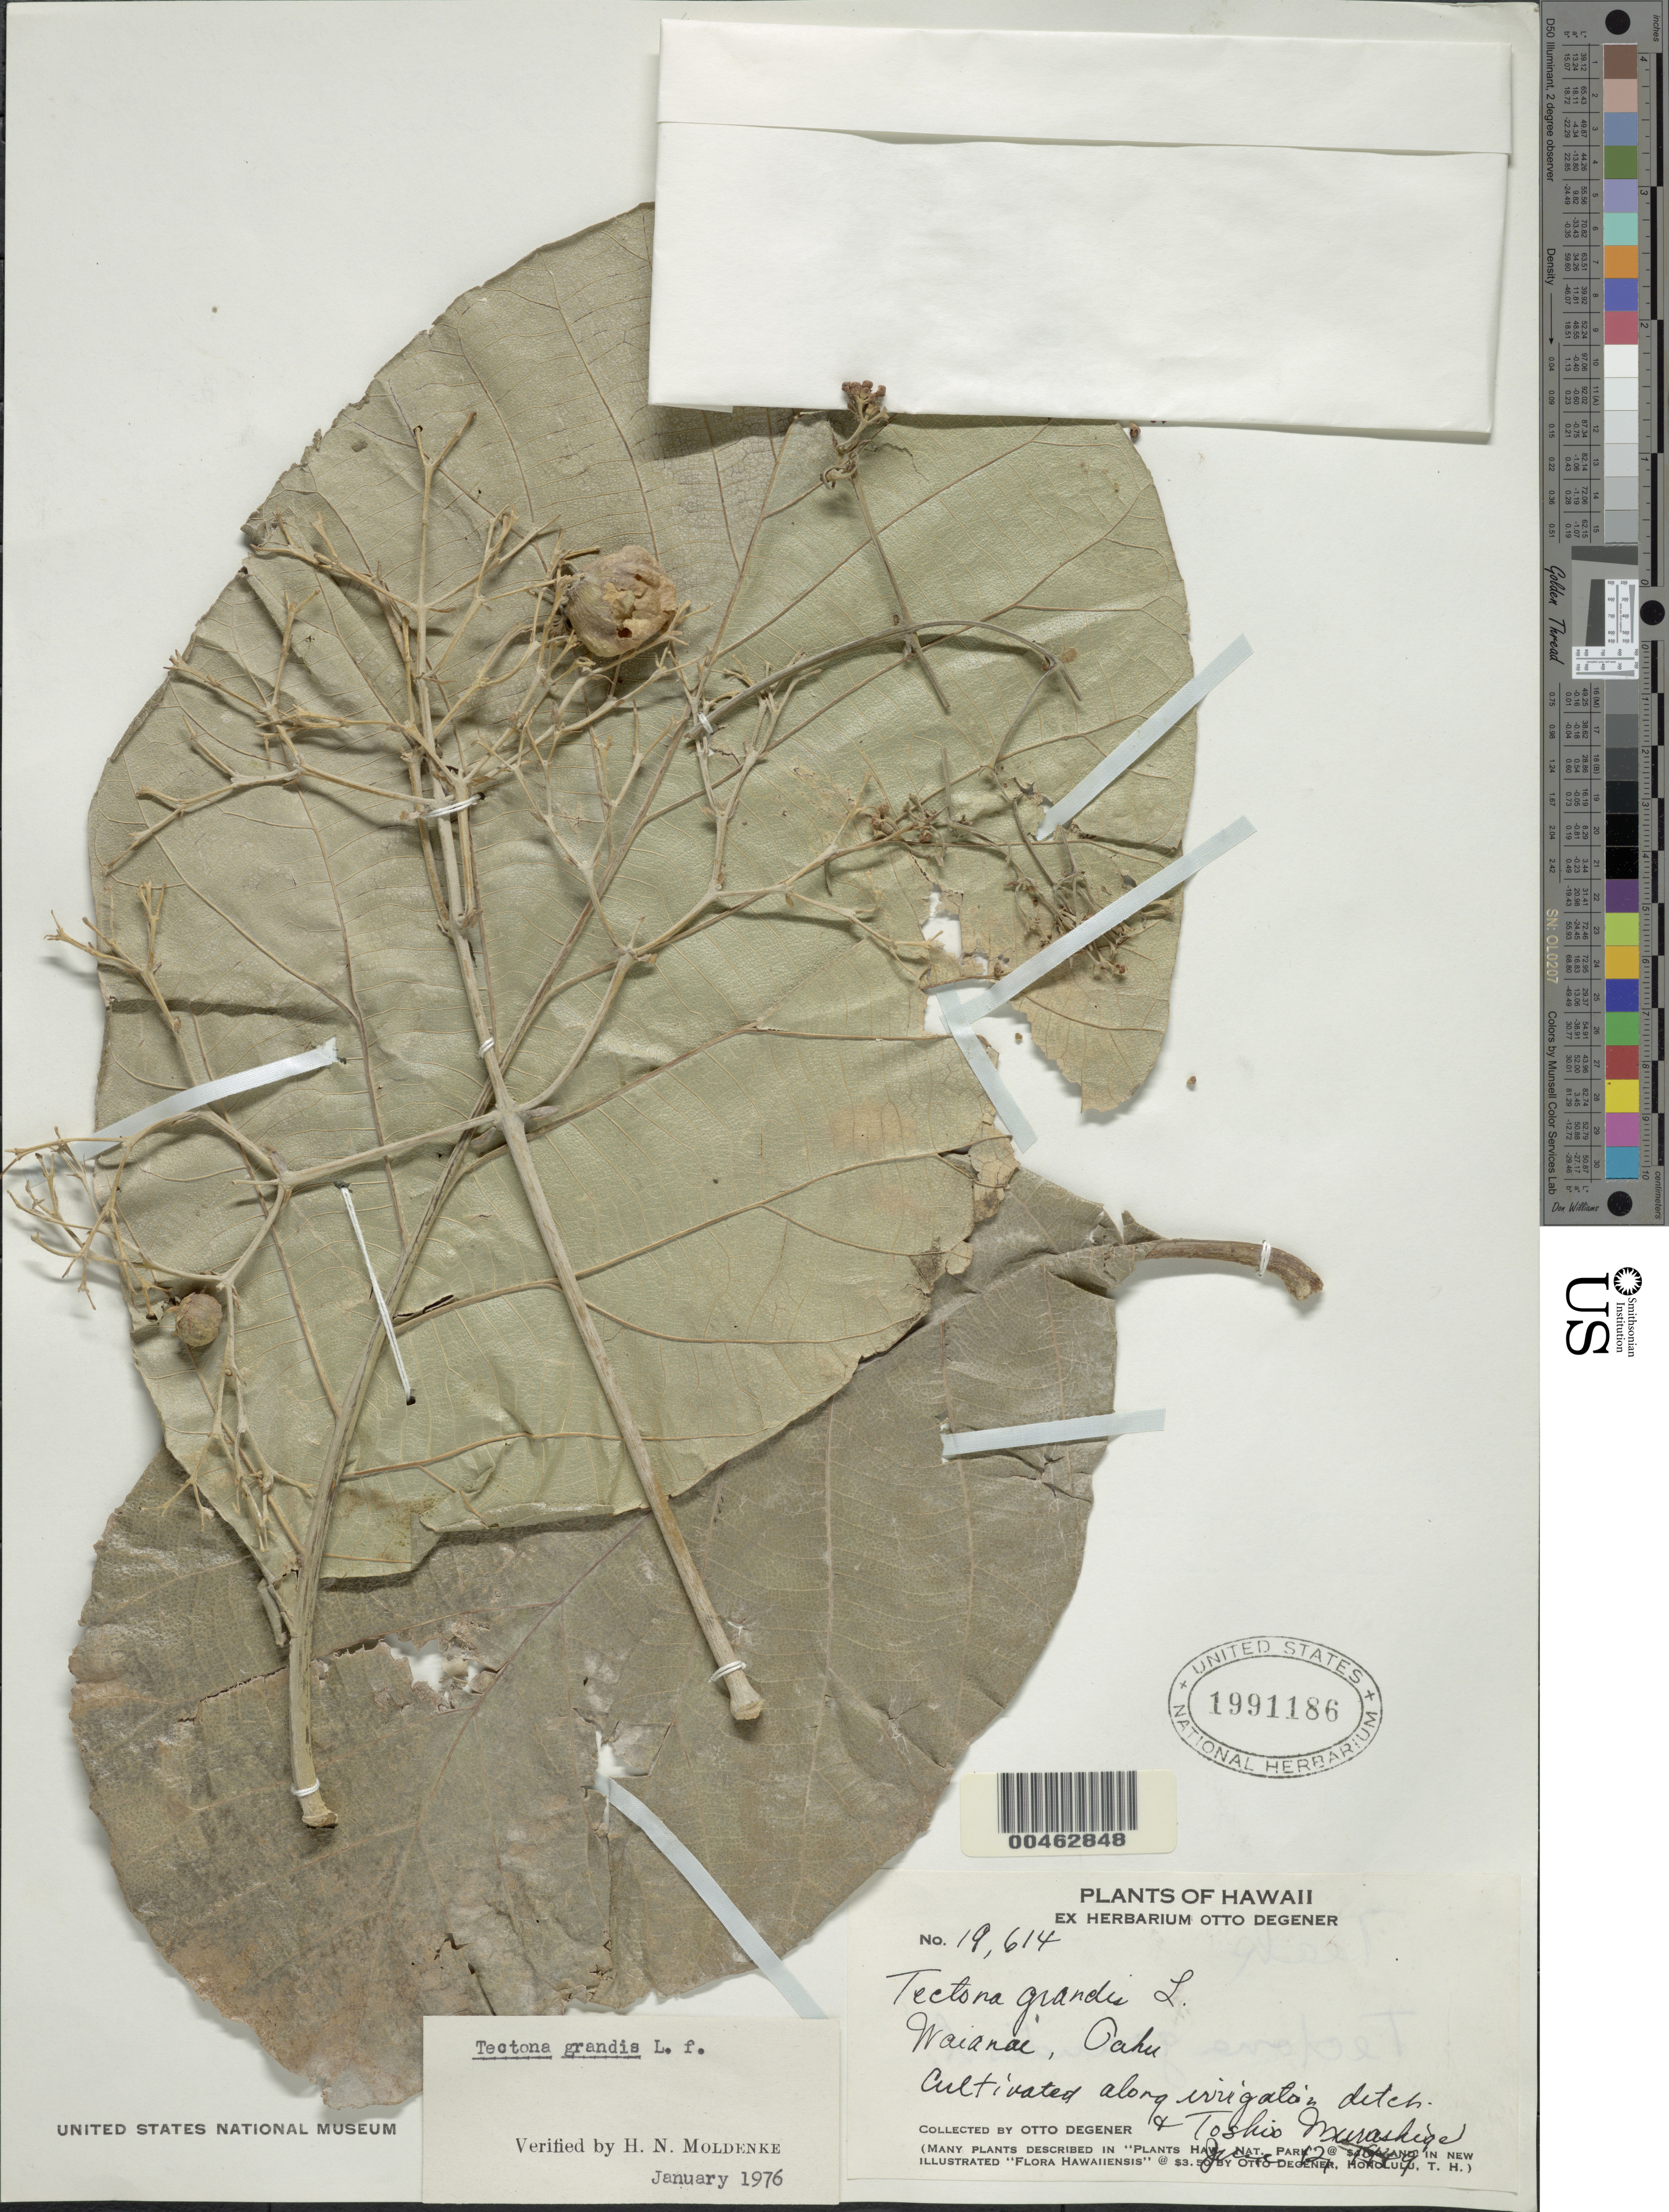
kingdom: Plantae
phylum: Tracheophyta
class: Magnoliopsida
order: Lamiales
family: Lamiaceae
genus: Tectona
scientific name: Tectona grandis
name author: L. f.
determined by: Moldenke, H. N.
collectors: O. Degener & T. Murashige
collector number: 19614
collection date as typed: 12 Jun 1949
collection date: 1949-06-12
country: United States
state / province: Hawaii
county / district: Honolulu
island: Oahu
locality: Waianai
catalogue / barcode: US 1991186